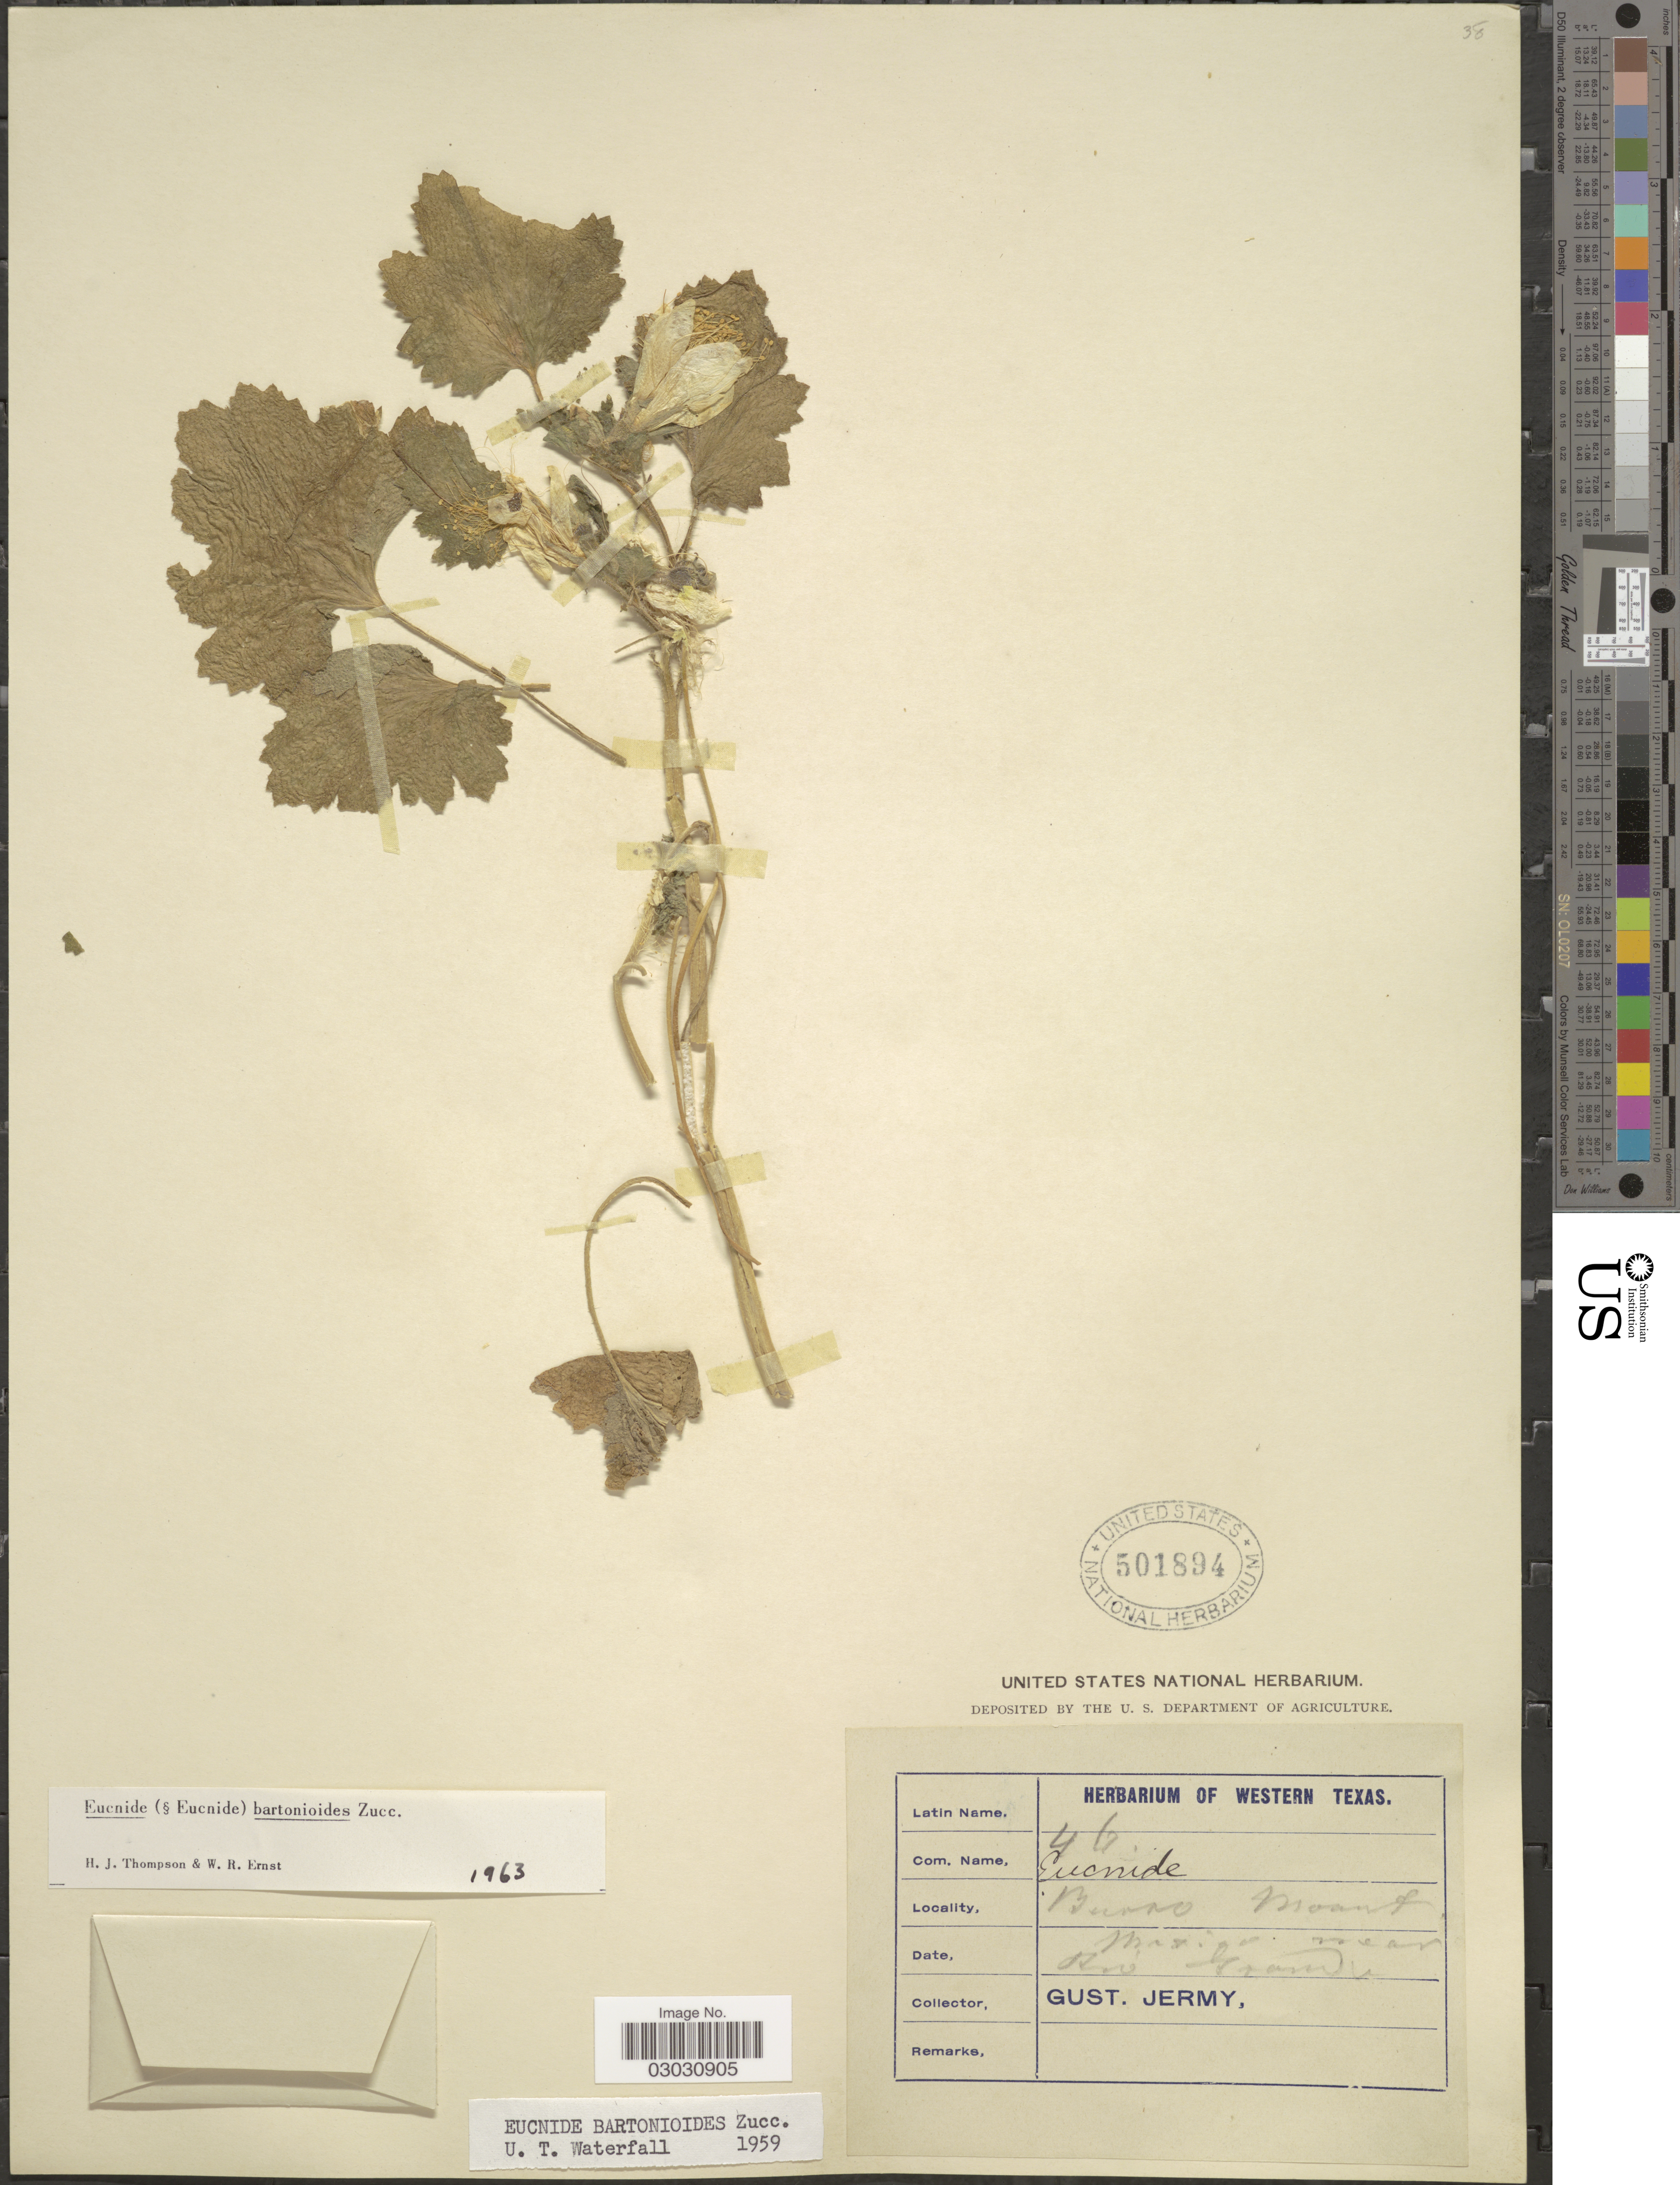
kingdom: Plantae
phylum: Tracheophyta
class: Magnoliopsida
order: Cornales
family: Loasaceae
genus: Eucnide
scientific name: Eucnide bartonioides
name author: Zucc.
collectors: G. Jermy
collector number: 46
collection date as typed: Transcribed d/m/y: 8/5/90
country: United States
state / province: Texas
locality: Burno Mount. Near Rio Grande.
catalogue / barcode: US 501894